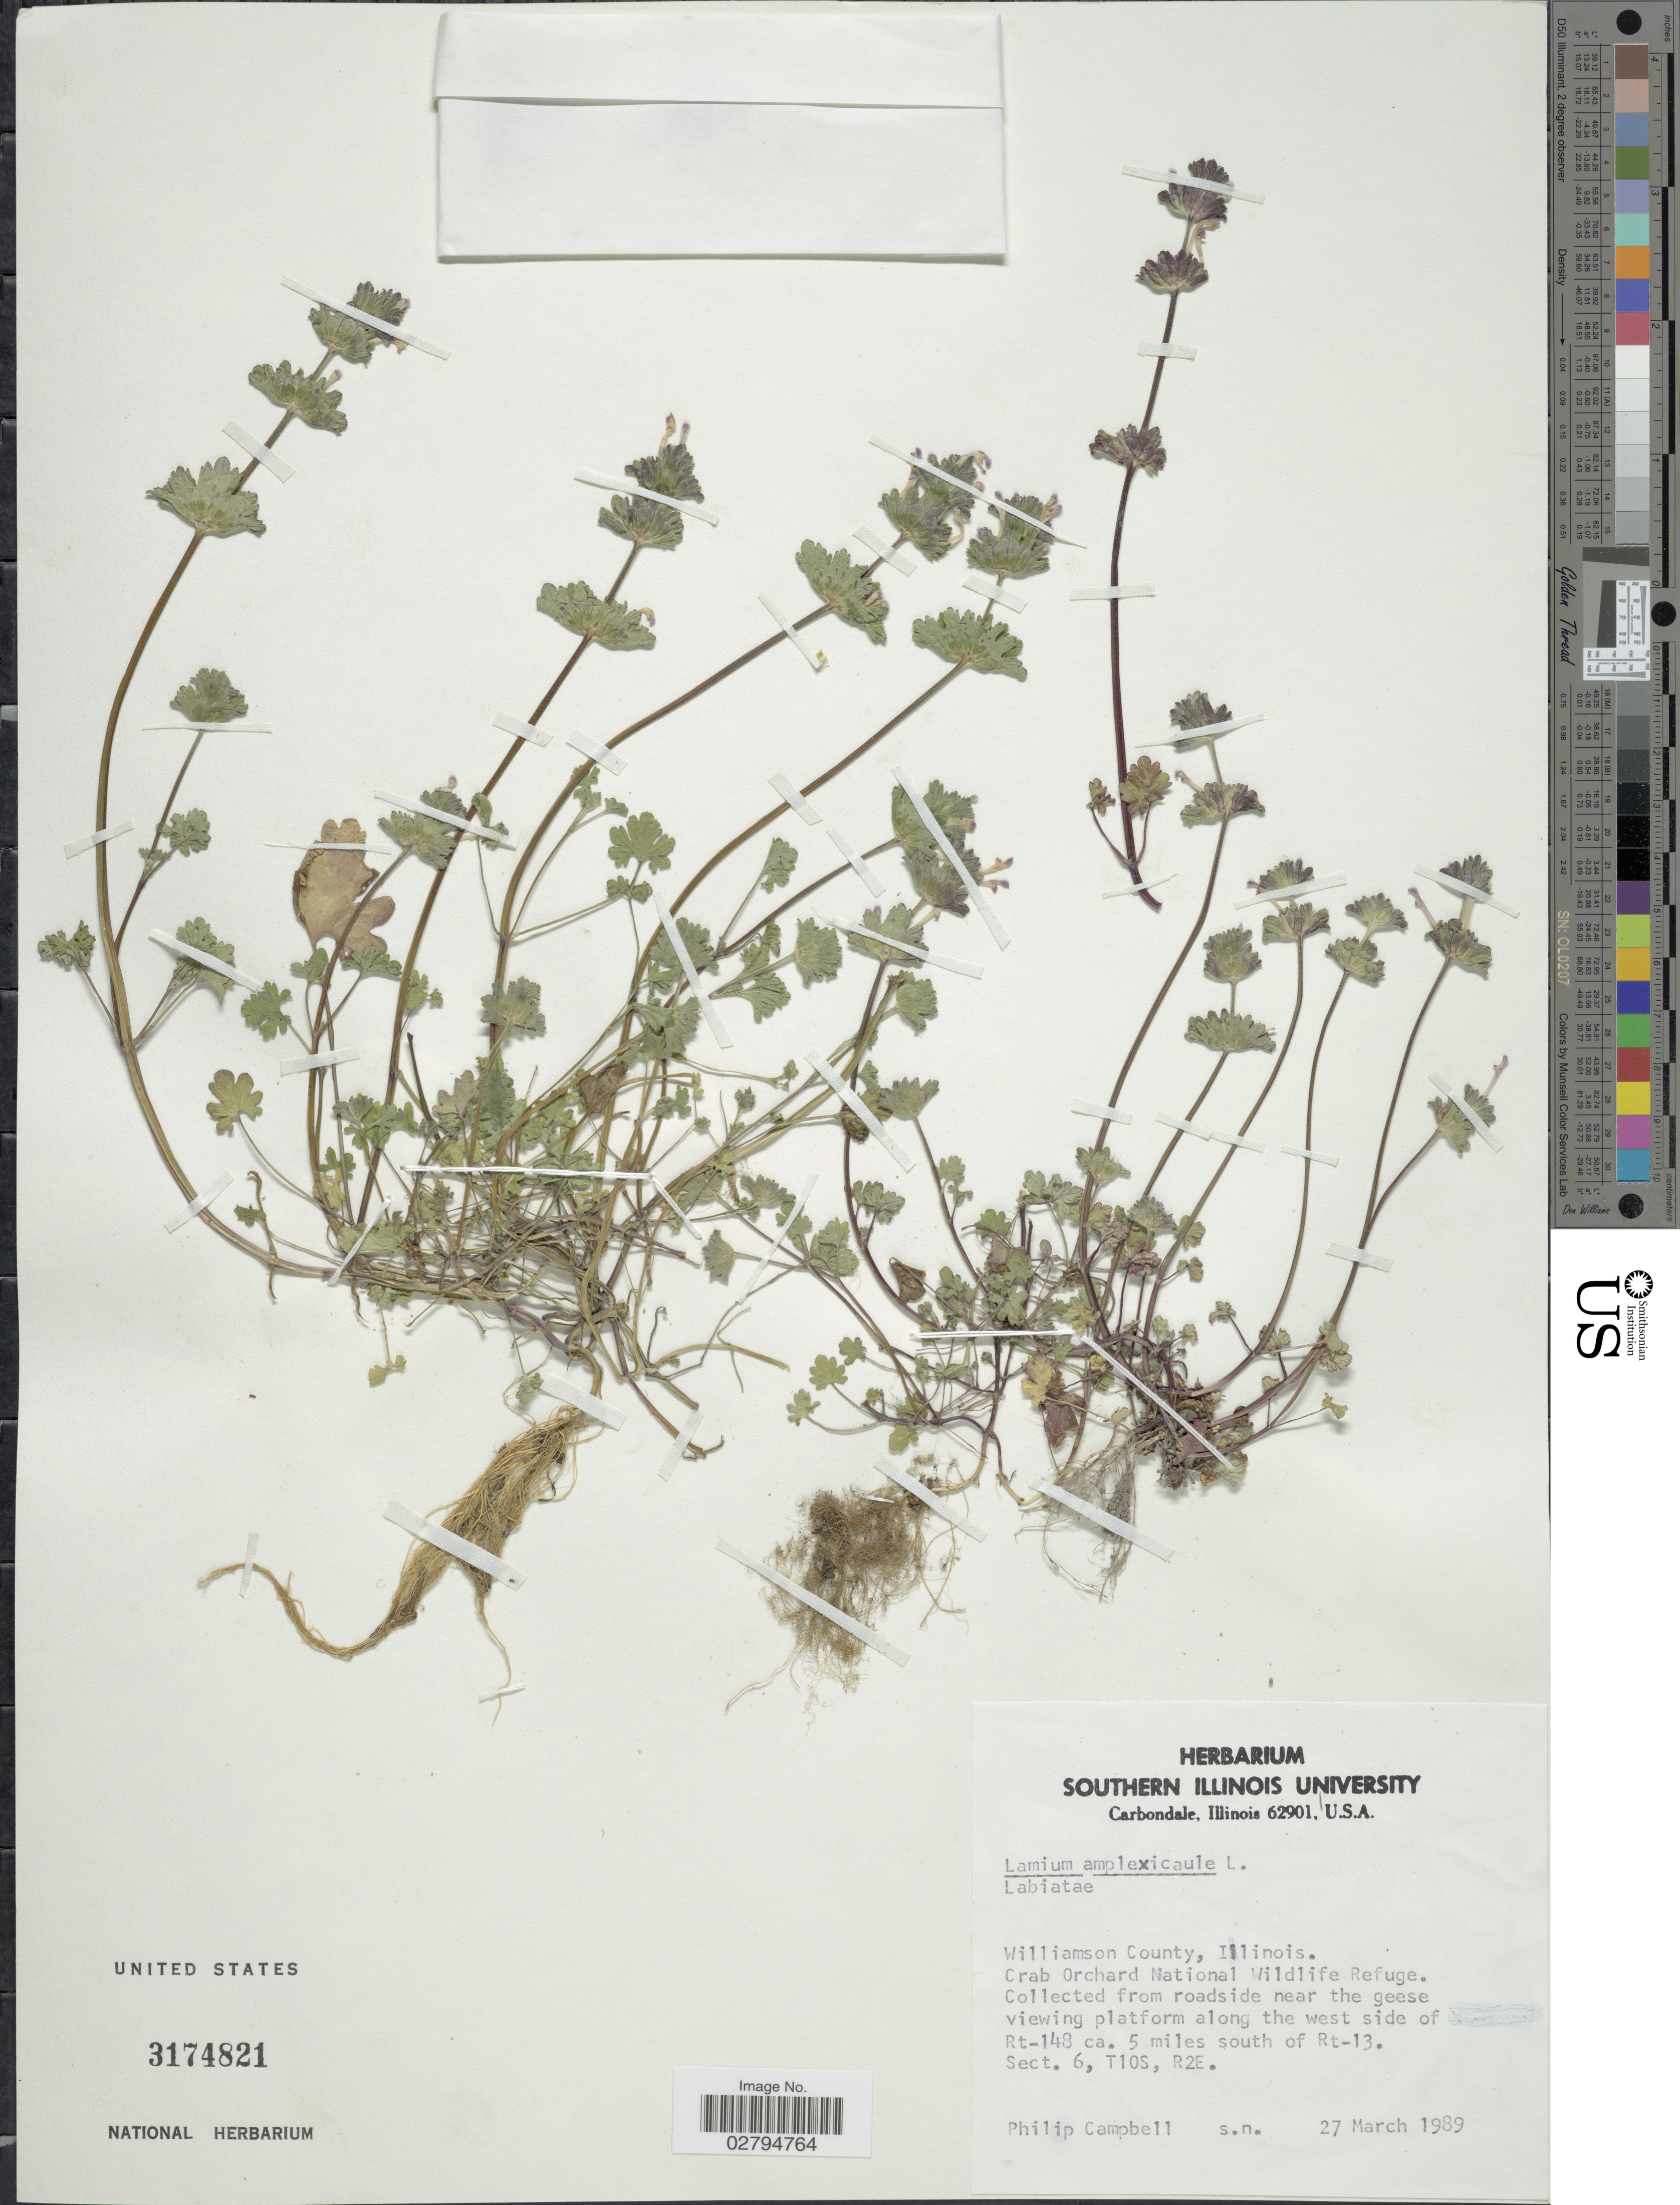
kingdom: Plantae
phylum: Tracheophyta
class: Magnoliopsida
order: Lamiales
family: Lamiaceae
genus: Lamium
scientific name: Lamium amplexicaule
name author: L.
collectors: P. Campbell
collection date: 1989-03-27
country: United States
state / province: Illinois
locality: Williamson County. Crab Orchard National Wildlife Refuge, from roadside near the geese viewing platform along the west side of Rt-148 ca. 5 miles south of Rt-13. Sect. 6, T10S, R2E.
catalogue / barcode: US 3174821